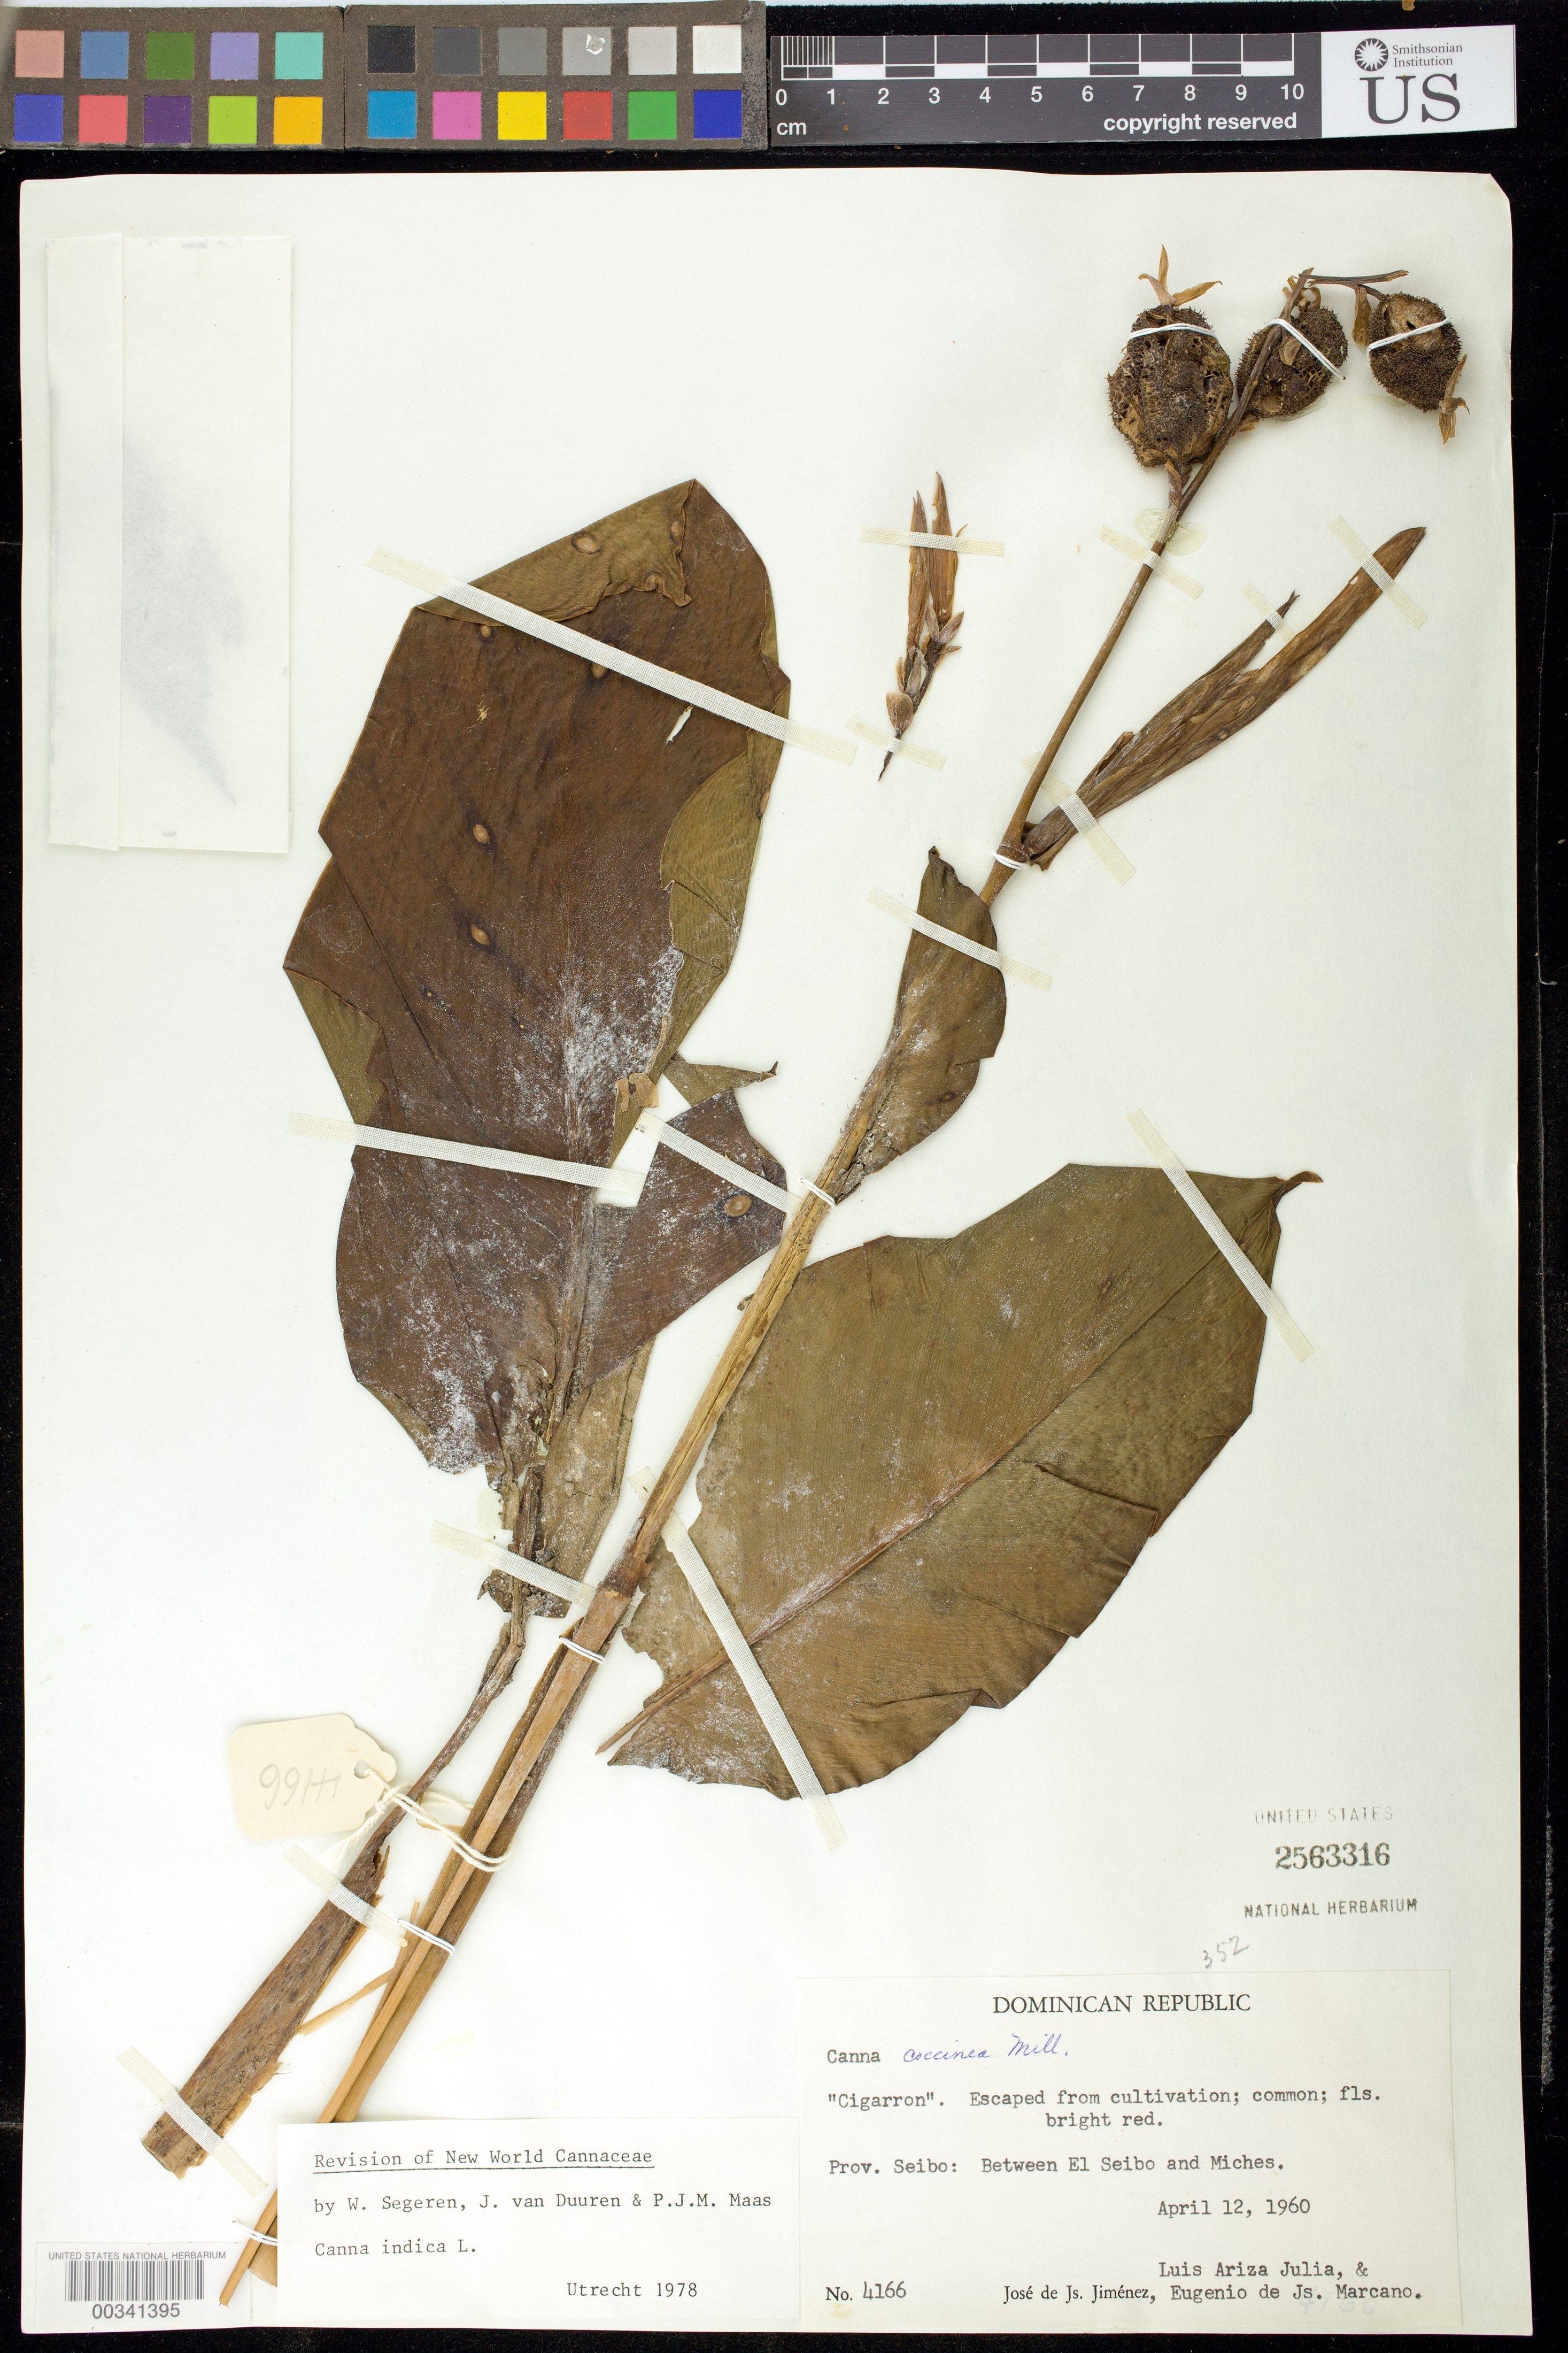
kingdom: Plantae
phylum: Tracheophyta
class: Liliopsida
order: Zingiberales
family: Cannaceae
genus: Canna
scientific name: Canna indica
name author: L.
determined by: Segeren, W.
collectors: J. J. Jiménez Almonte, L. Julia & E. J. Marcano F.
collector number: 4166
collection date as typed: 12 Apr 1960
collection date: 1960-04-12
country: Dominican Republic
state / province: El Seíbo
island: Hispaniola Island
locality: Between el seibo and miches, escaped from cultivation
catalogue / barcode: US 2563316